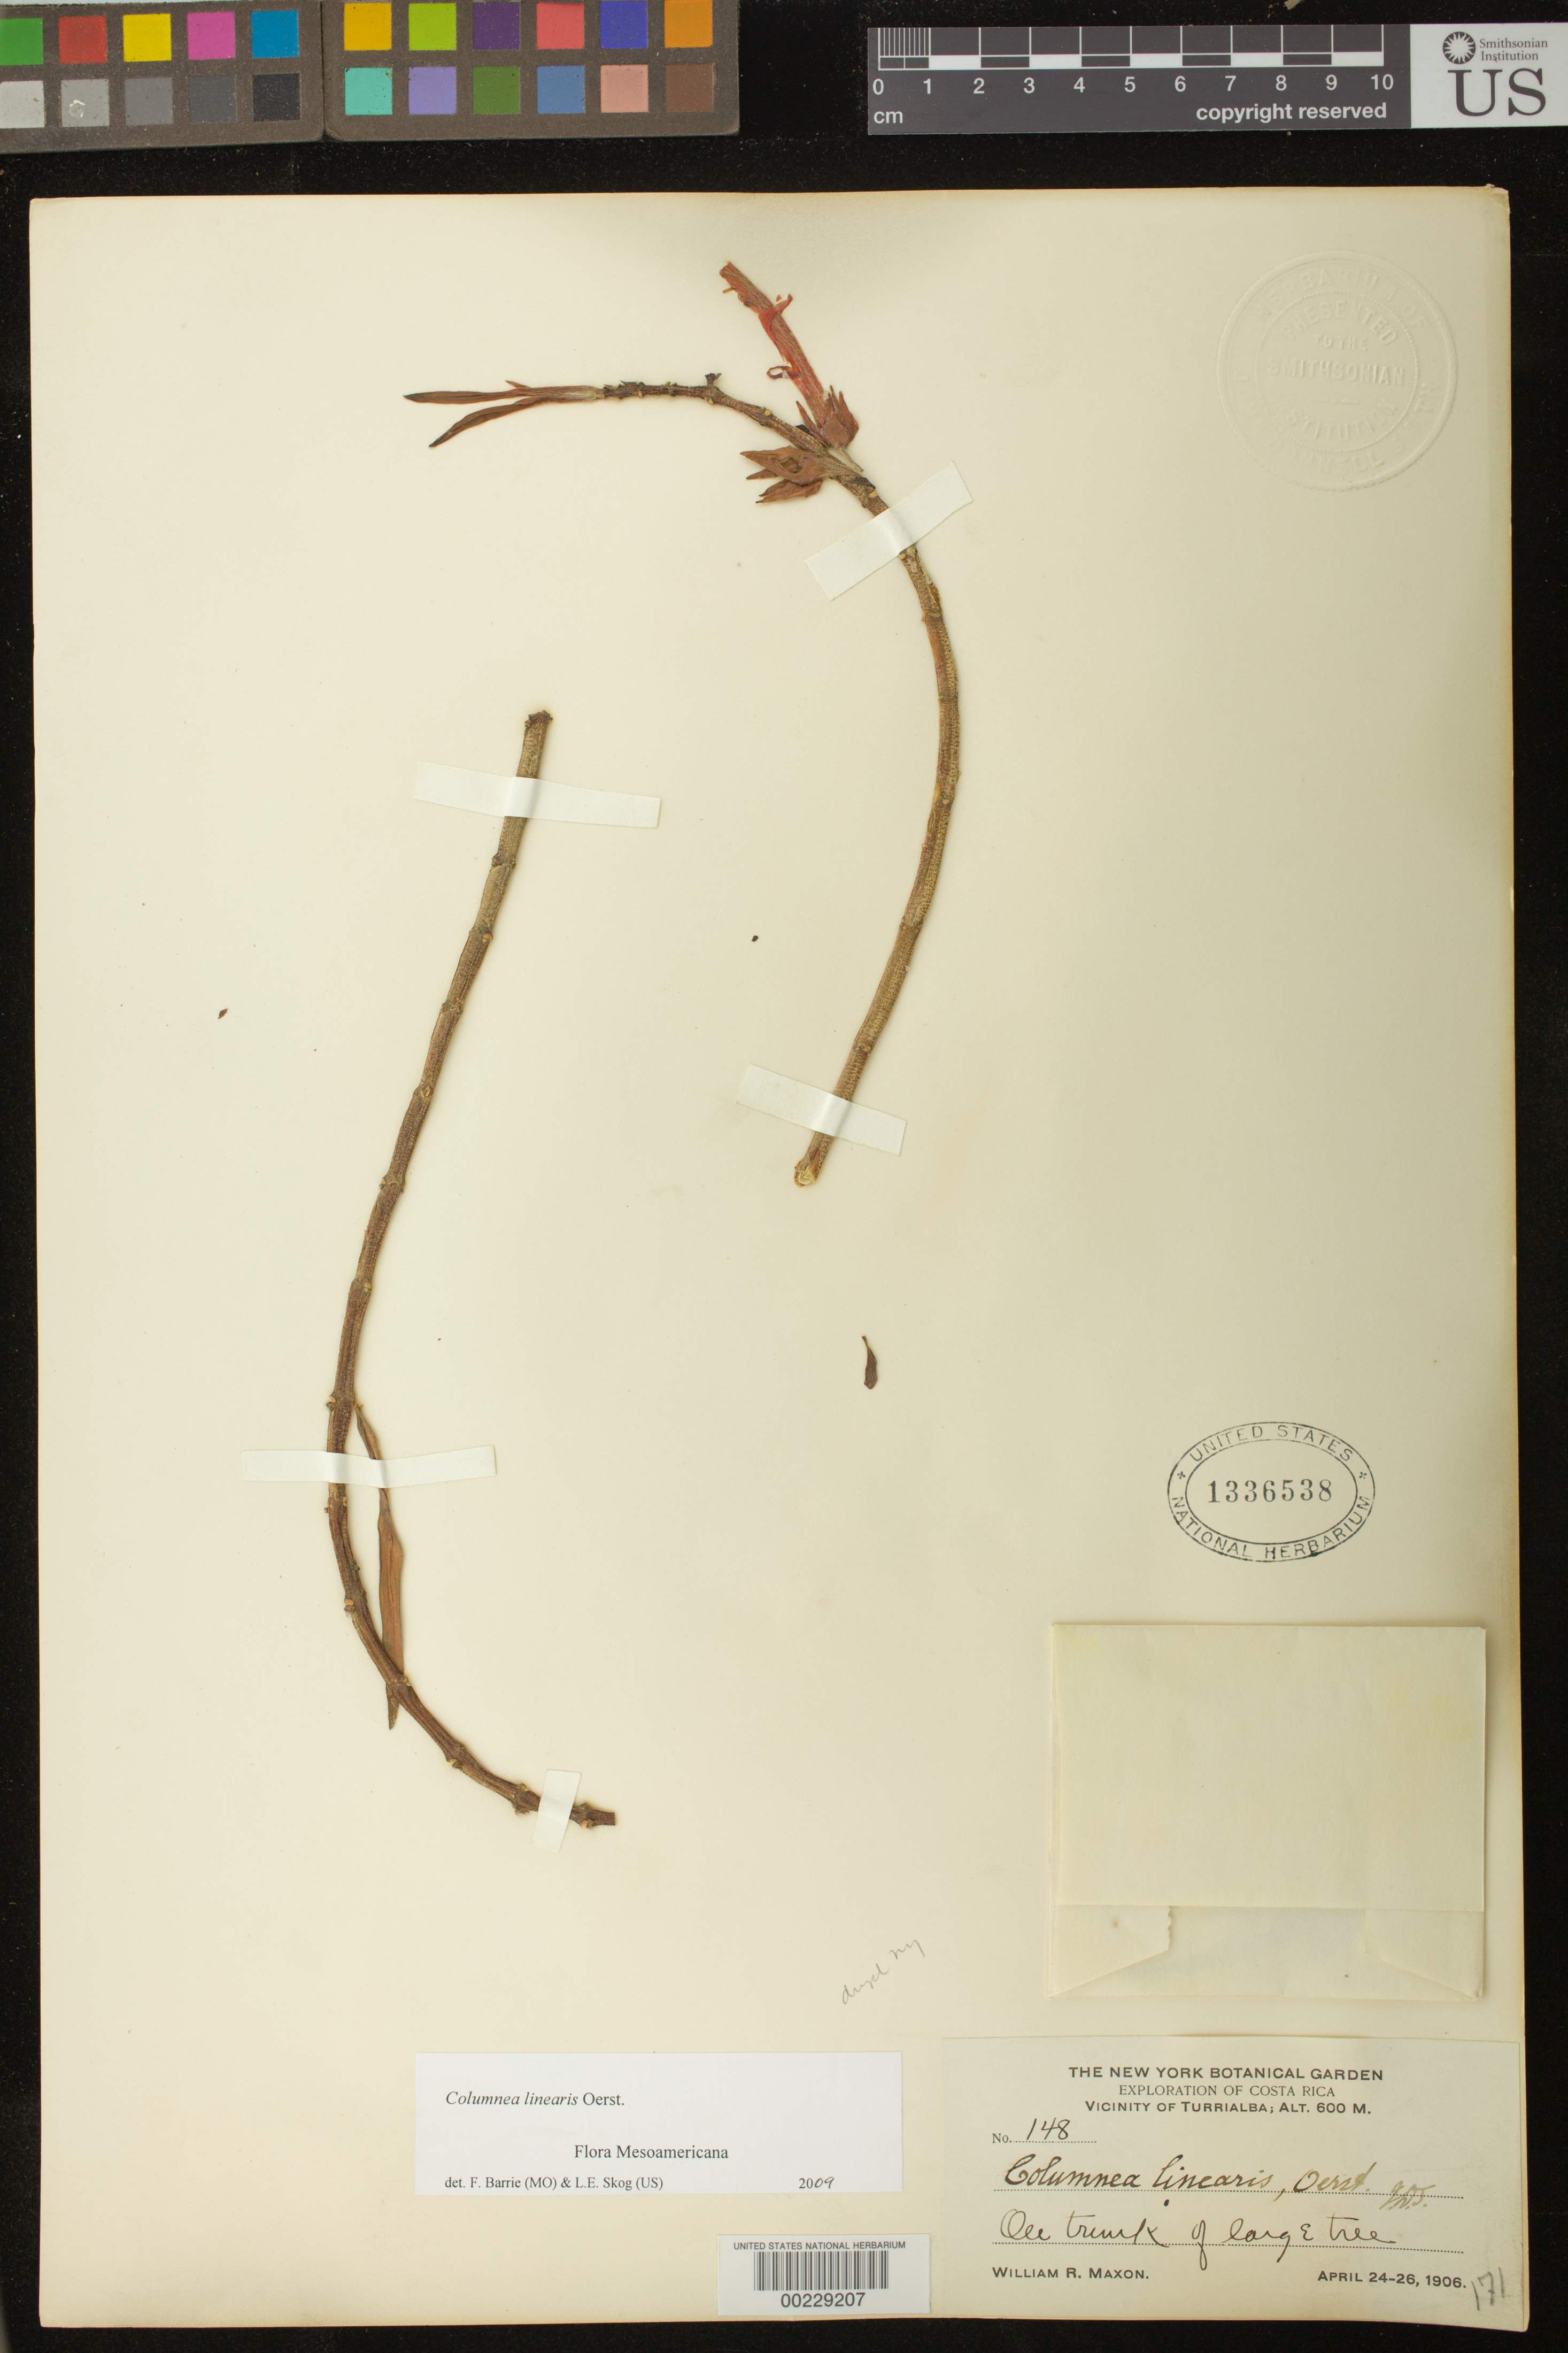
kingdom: Plantae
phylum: Tracheophyta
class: Magnoliopsida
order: Lamiales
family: Gesneriaceae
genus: Columnea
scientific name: Columnea linearis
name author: Oerst.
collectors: W. R. Maxon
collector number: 148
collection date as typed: Apr 1906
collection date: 1906-04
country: Costa Rica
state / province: Cartago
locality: Vicinity of Turrialba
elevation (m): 600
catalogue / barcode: US 1336538